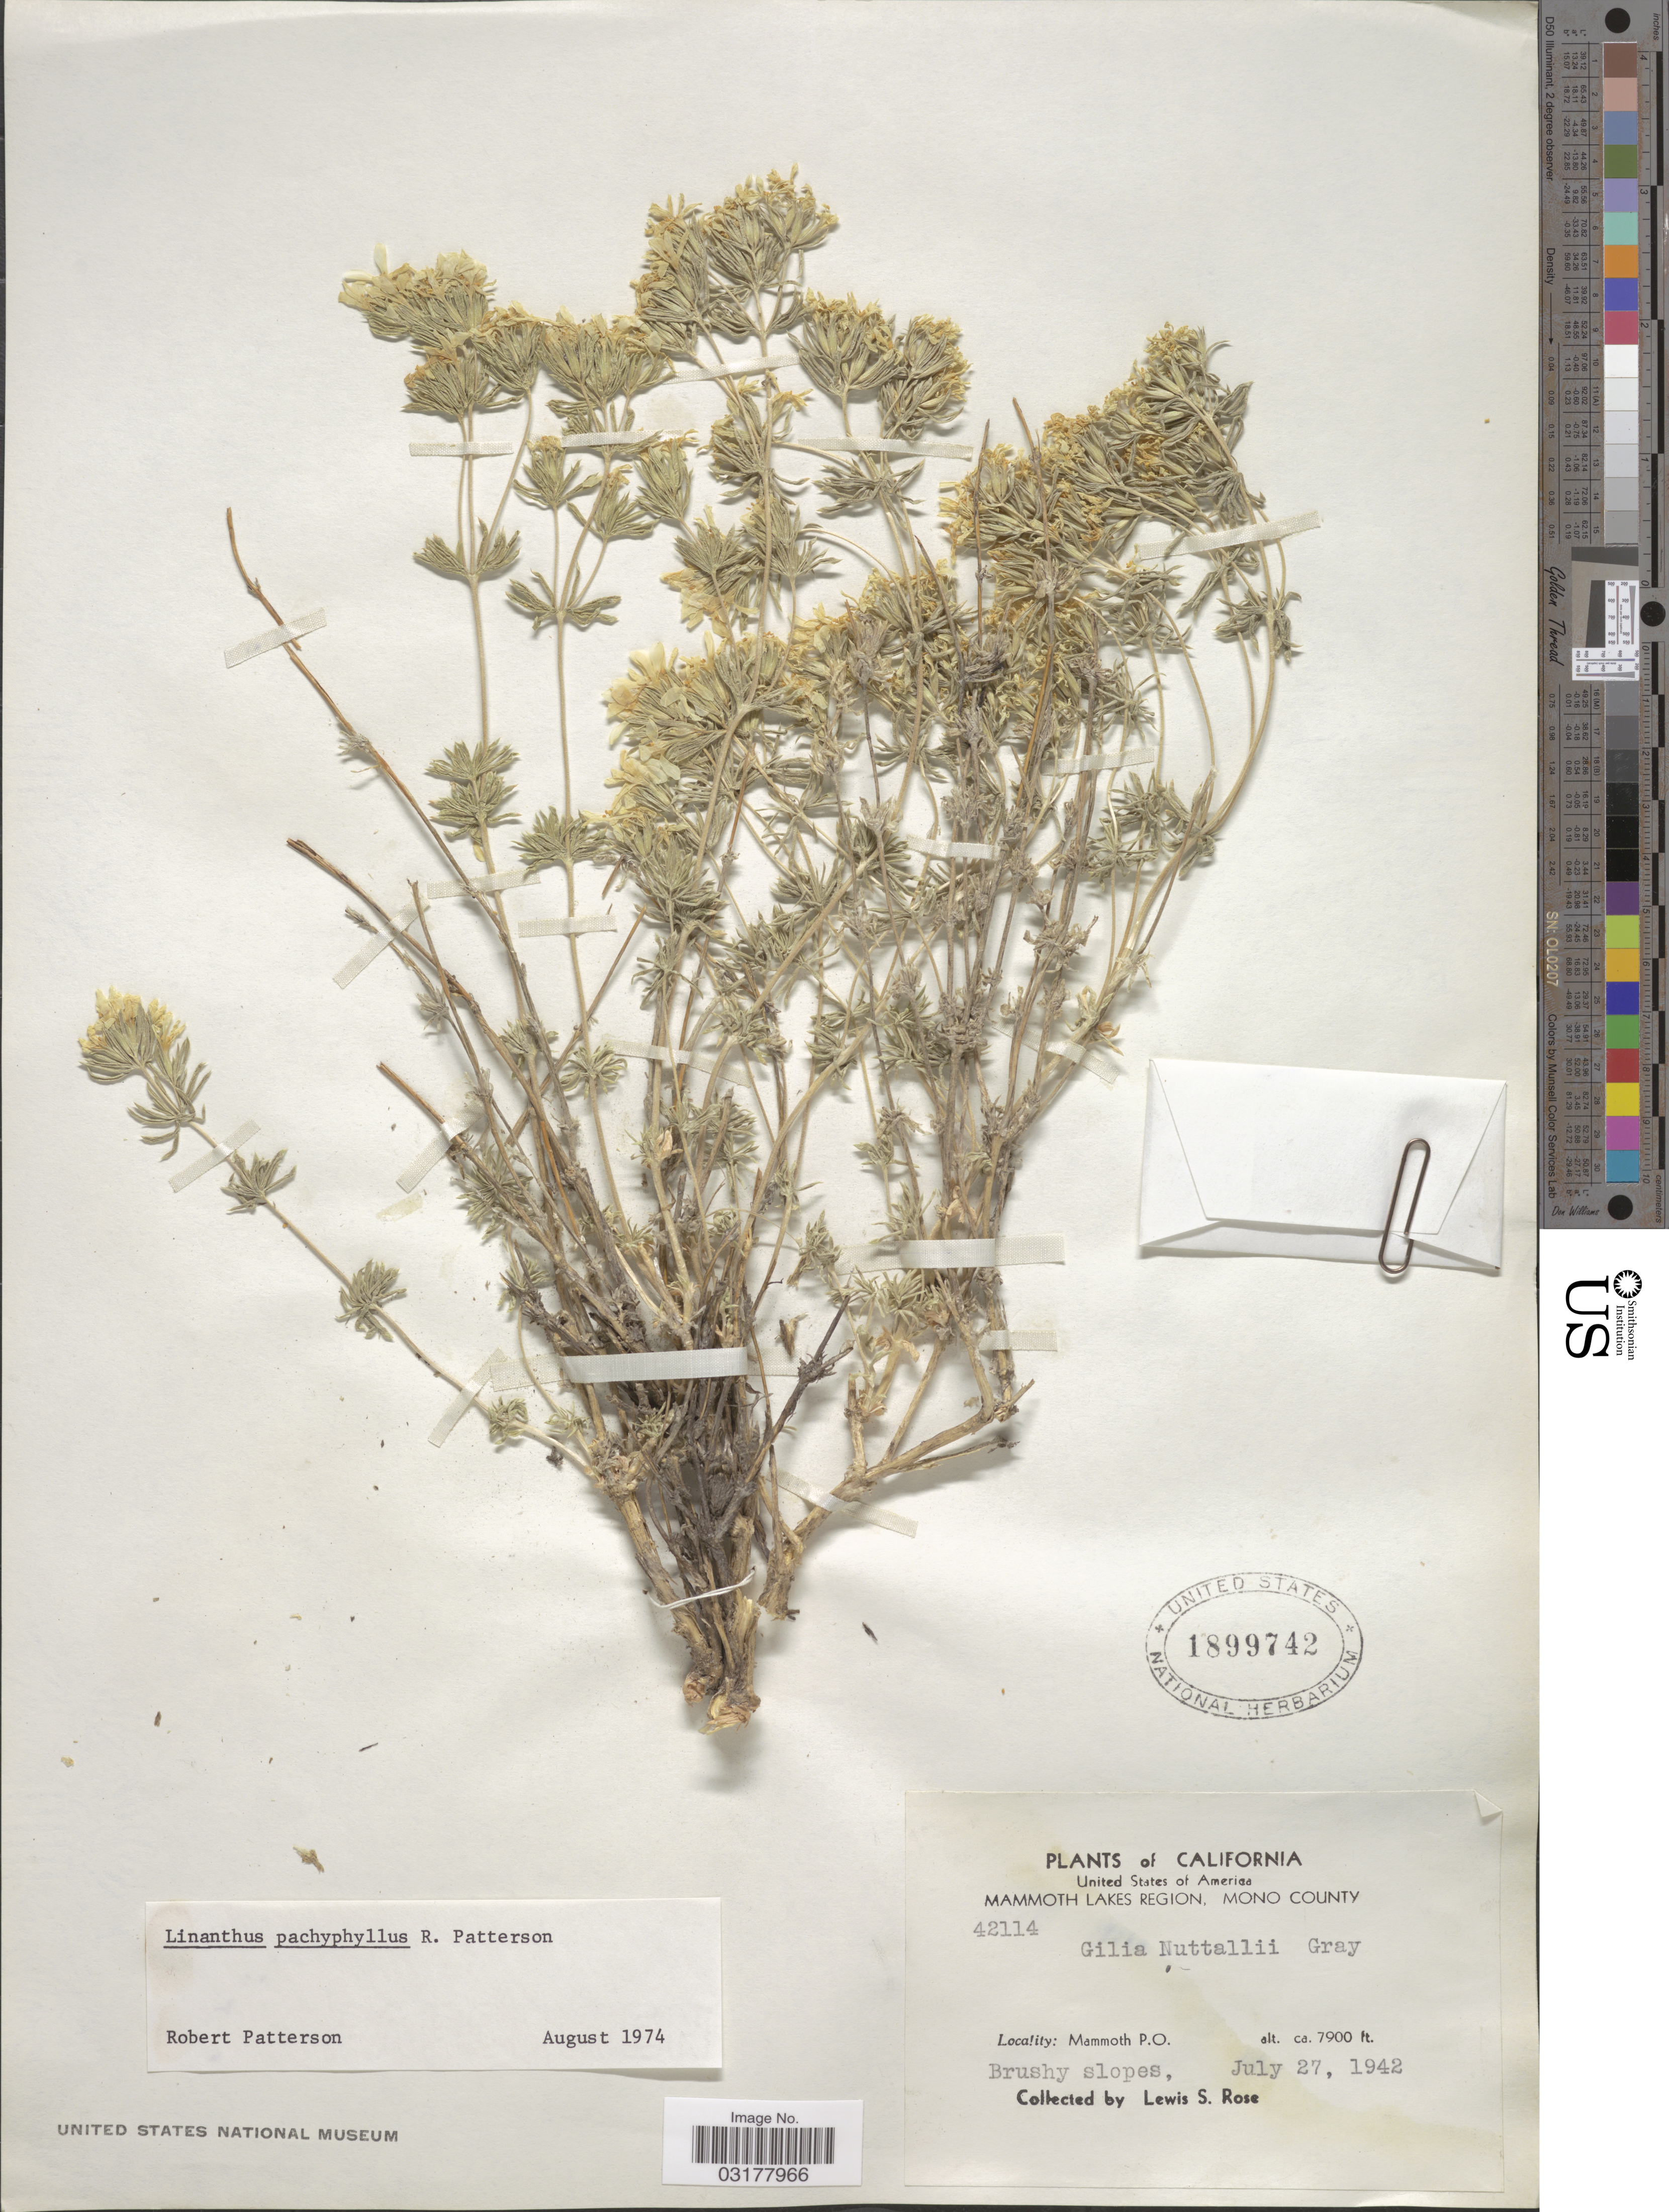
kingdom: Plantae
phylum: Tracheophyta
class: Magnoliopsida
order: Ericales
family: Polemoniaceae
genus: Leptosiphon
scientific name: Leptosiphon pachyphyllus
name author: (R. Patt.) J.M. Porter & L.A. Johnson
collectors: L. S. Rose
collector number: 42114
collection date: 1942-07-27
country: United States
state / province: California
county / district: Mono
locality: Mammoth Lakes Region, Mono County, Mammoth P.O.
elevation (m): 2408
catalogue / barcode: US 1899742